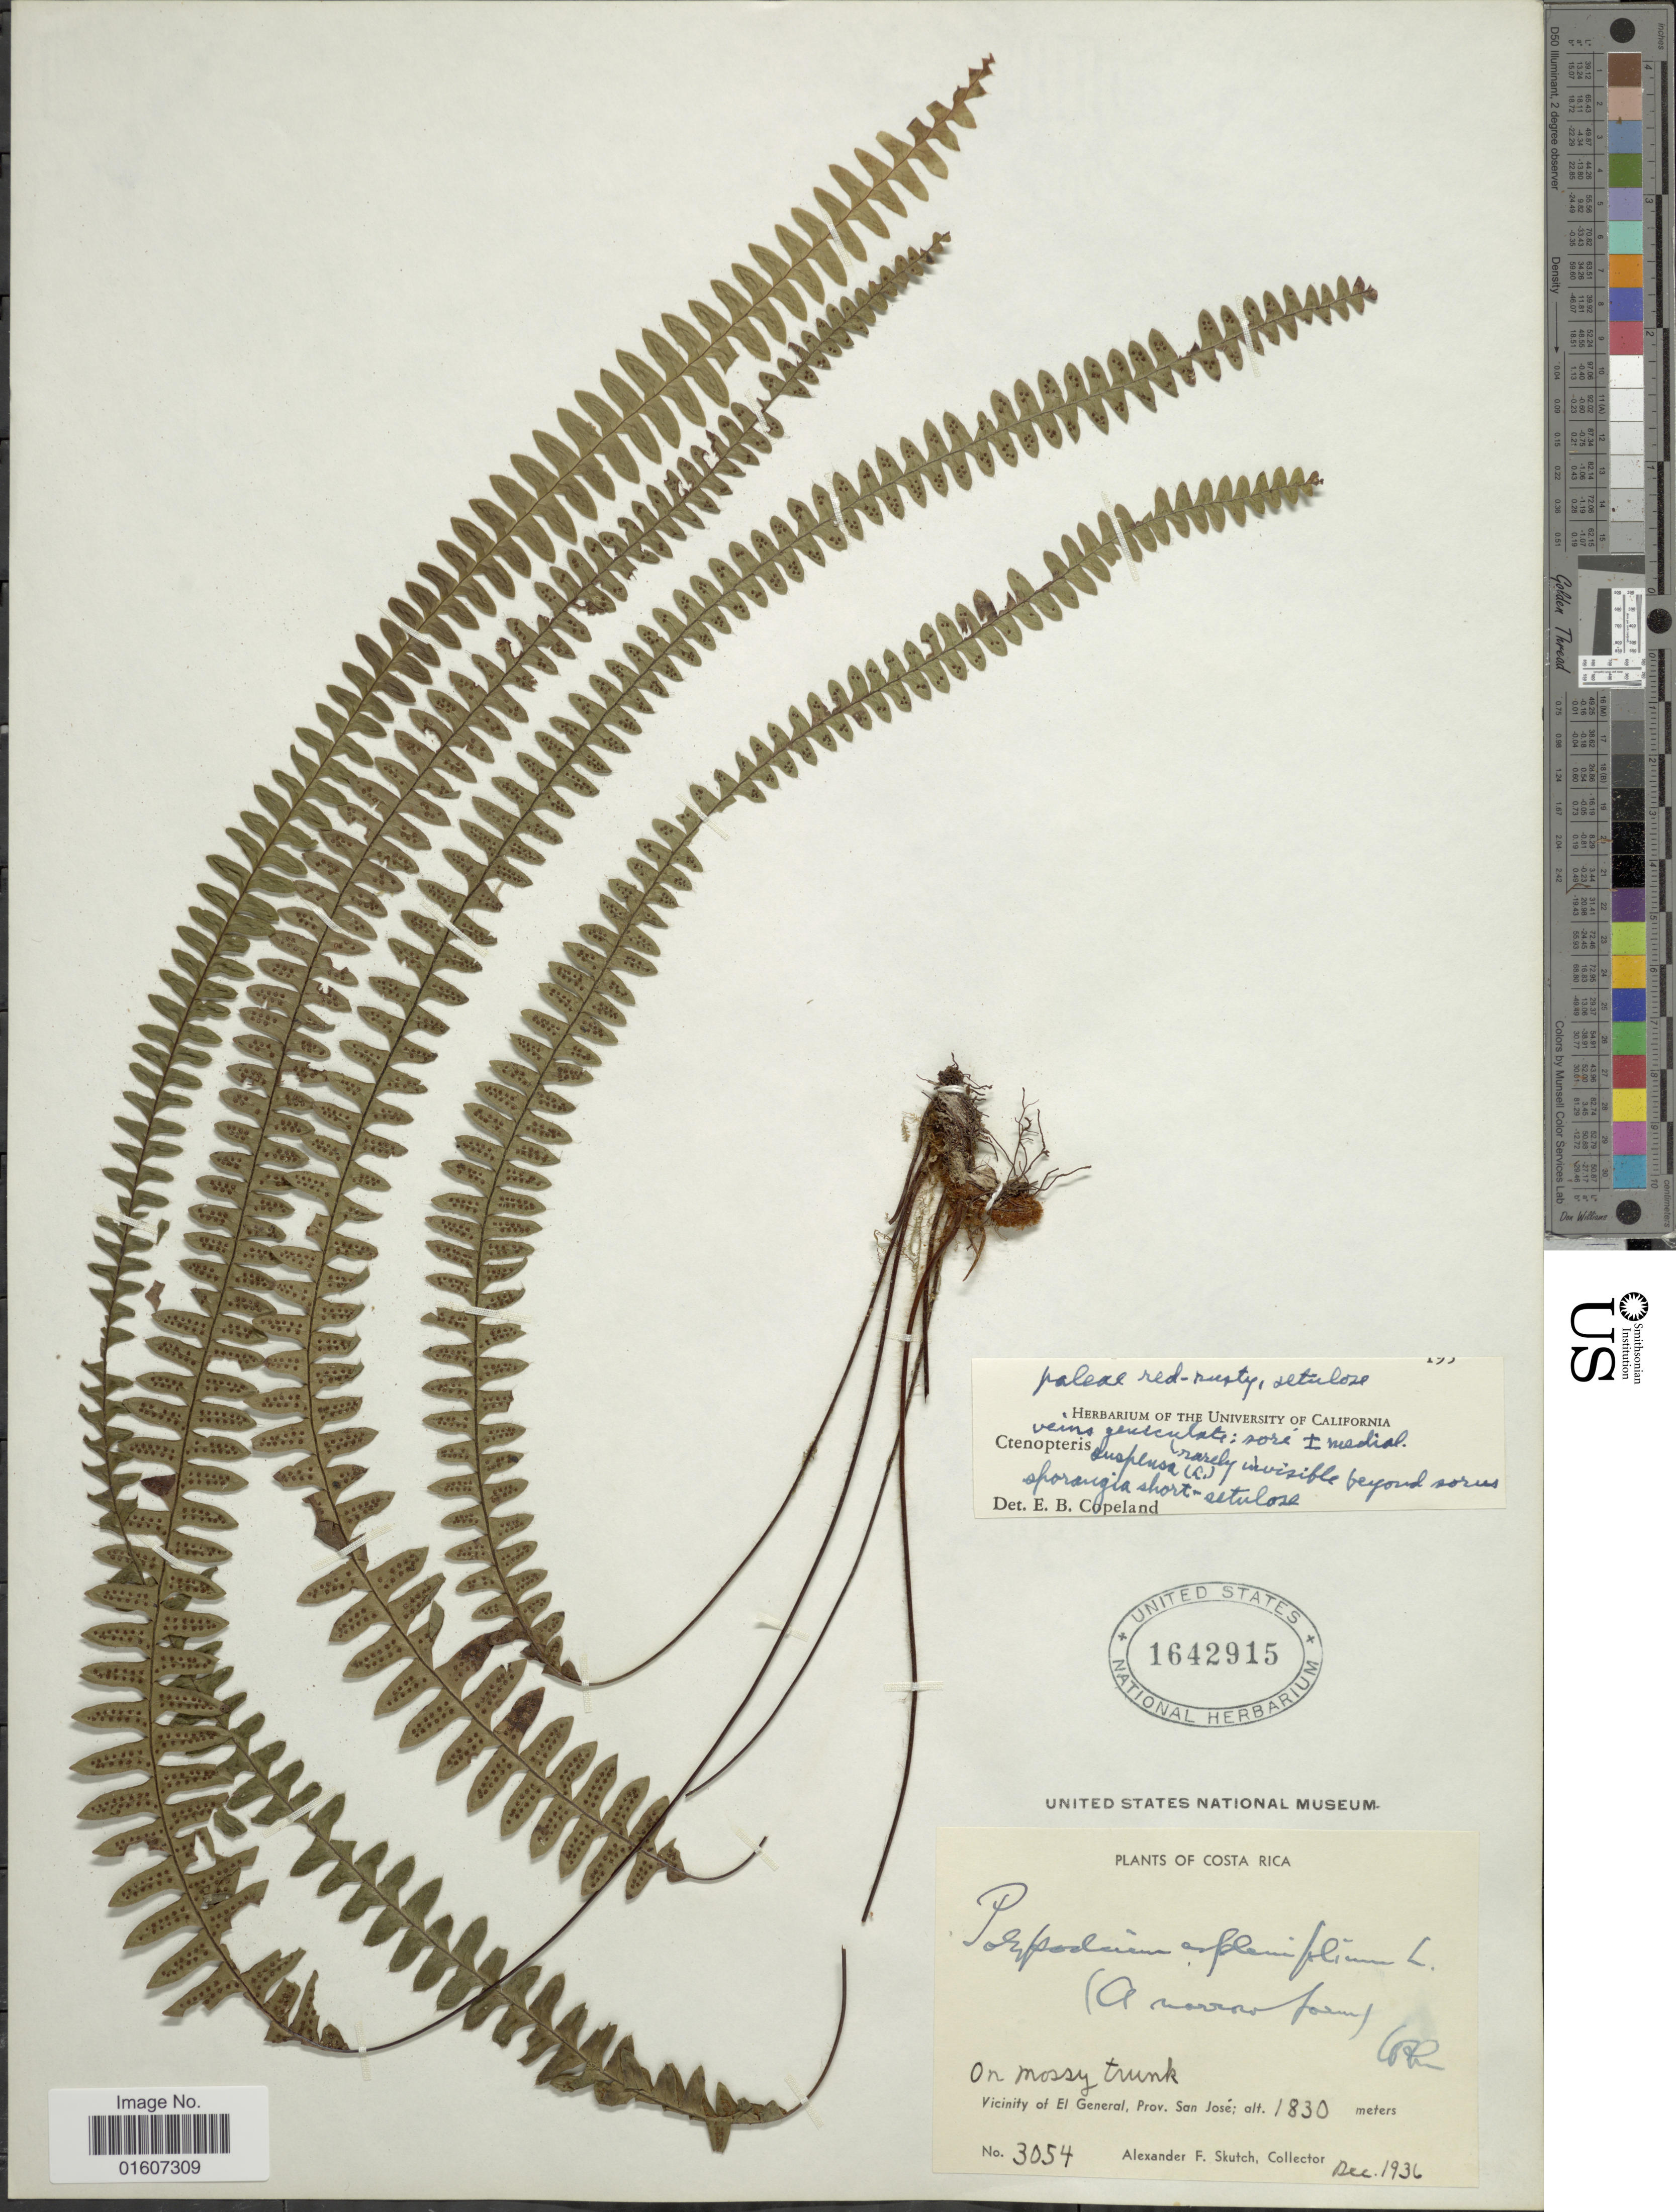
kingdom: Plantae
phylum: Tracheophyta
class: Polypodiopsida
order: Polypodiales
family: Polypodiaceae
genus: Terpsichore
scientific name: Terpsichore asplenifolia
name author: (L.) A.R. Sm.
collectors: A. F. Skutch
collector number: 3054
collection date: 1936-12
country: Costa Rica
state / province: San José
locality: Vicinity of El General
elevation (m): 1830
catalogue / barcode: US 1642915